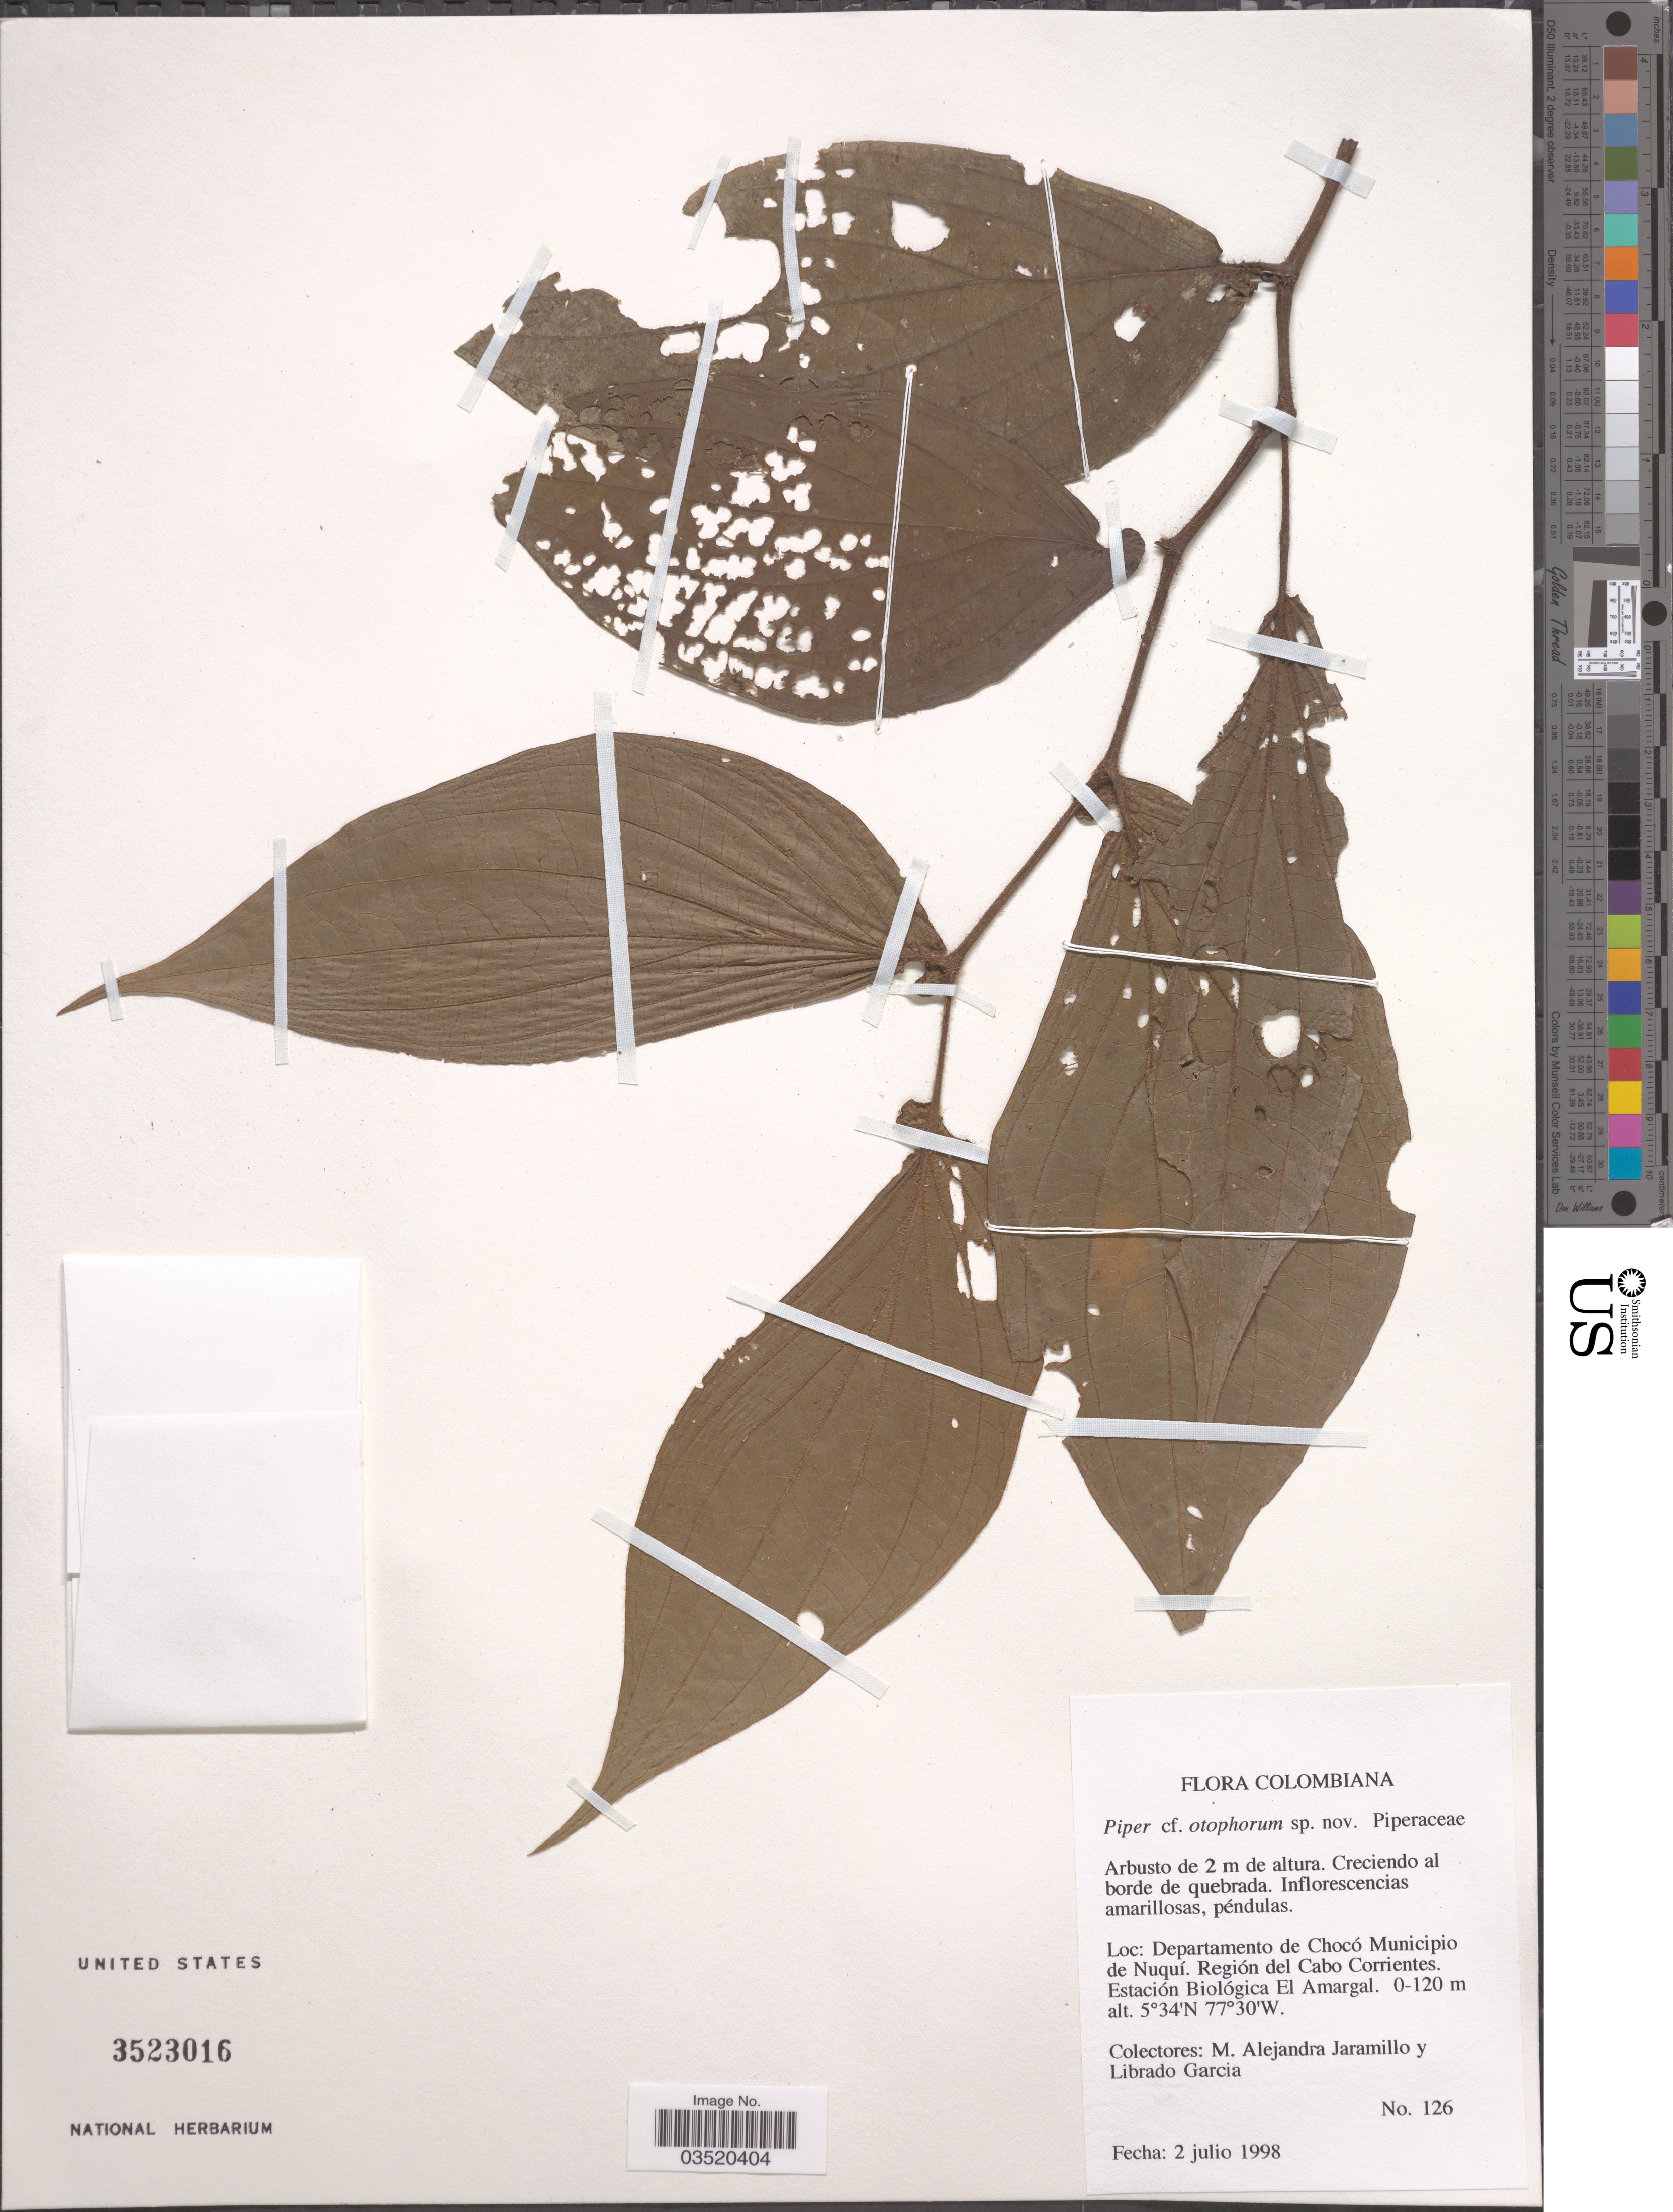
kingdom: Plantae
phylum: Tracheophyta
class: Magnoliopsida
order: Piperales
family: Piperaceae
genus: Piper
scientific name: Piper otophorum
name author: C. DC.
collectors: M. A. Jaramillo & L. Garcia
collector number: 126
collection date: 1998-07-02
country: Colombia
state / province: Chocó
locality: Departamento de Chocó Municipio de Nuquí. Región del Cabo Corrientes. Estación Biológica El Amargal.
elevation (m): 0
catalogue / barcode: US 3523016